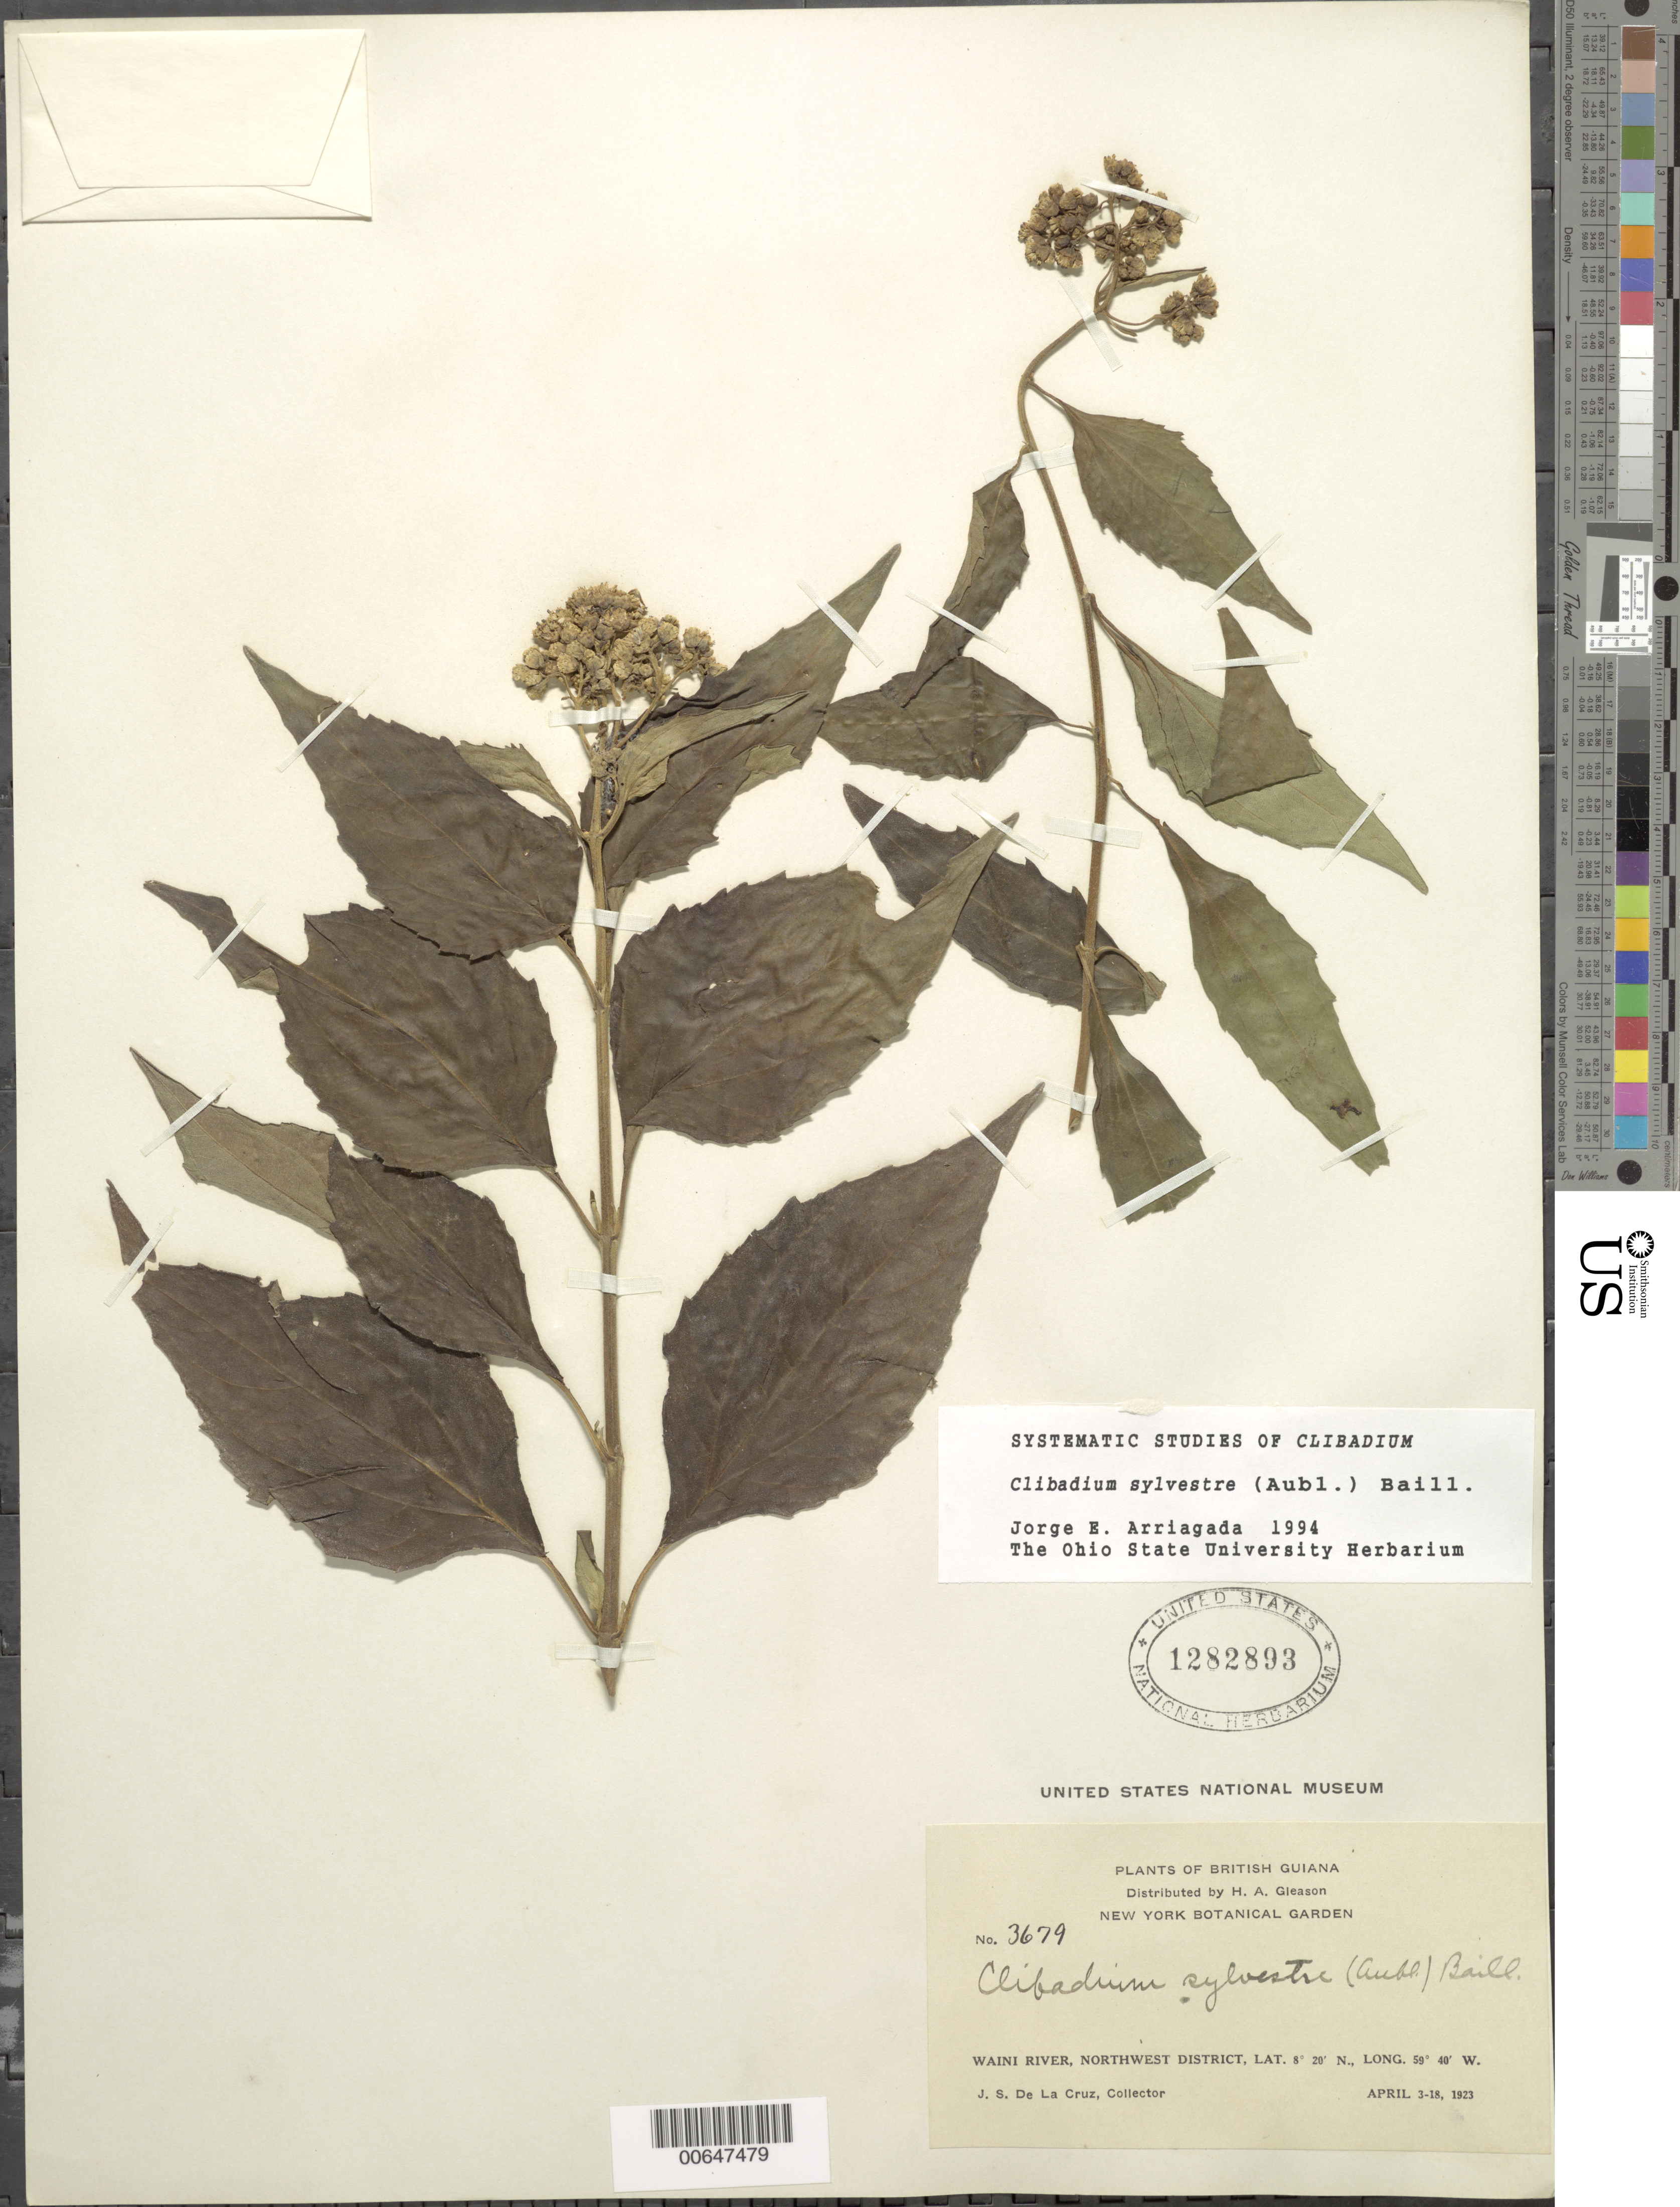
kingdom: Plantae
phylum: Tracheophyta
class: Magnoliopsida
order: Asterales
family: Asteraceae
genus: Clibadium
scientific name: Clibadium sylvestre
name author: (Aubl.) Baill.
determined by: Arriagada, J. E.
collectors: J. S. de la Cruz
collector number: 3679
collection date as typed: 3-Apr-23 to 18-Apr-23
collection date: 1923-04-03/1923-04-18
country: Guyana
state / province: Barima-Waini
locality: Waini R., NW District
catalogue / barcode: US 1282893